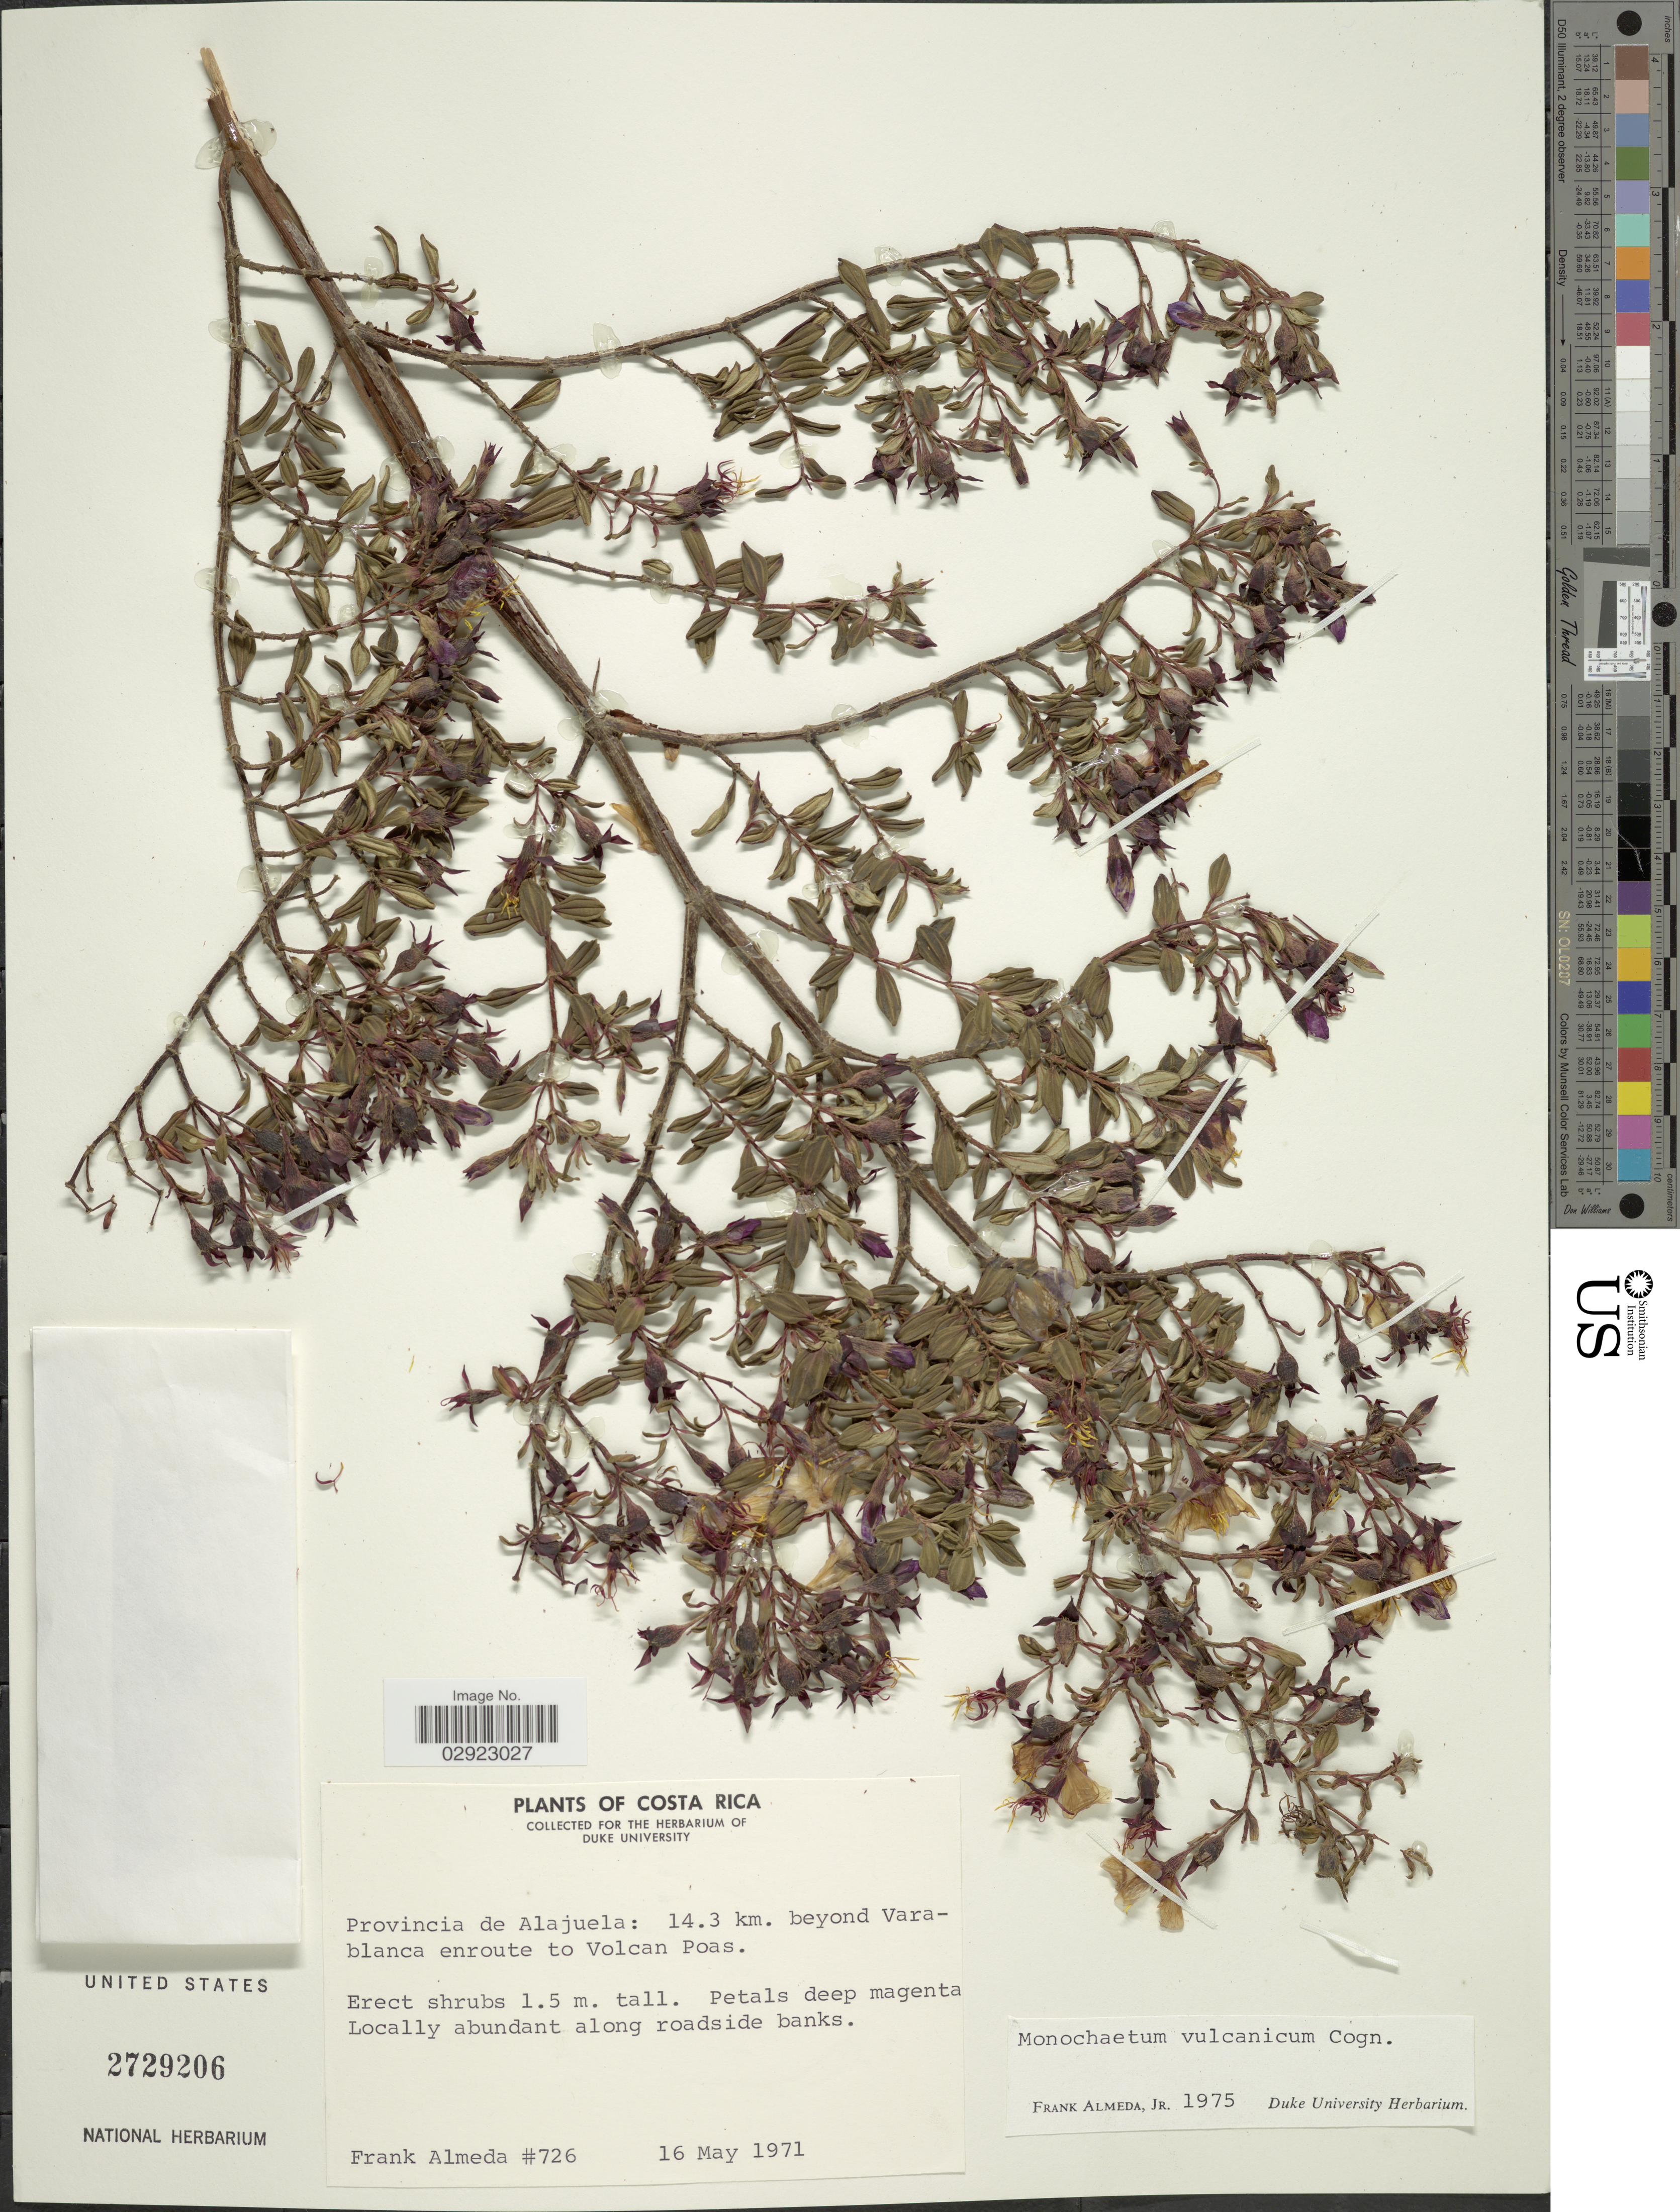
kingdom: Plantae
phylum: Tracheophyta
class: Magnoliopsida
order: Myrtales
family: Melastomataceae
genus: Monochaetum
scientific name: Monochaetum vulcanicum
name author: Cogn.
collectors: F. Almeda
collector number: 726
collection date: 1971-05-16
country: Costa Rica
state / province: Alajuela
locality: Provincia de Alajuela: 14.3 km. beyond Varablanca enroute to Volcan Poas.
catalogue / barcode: US 2729206